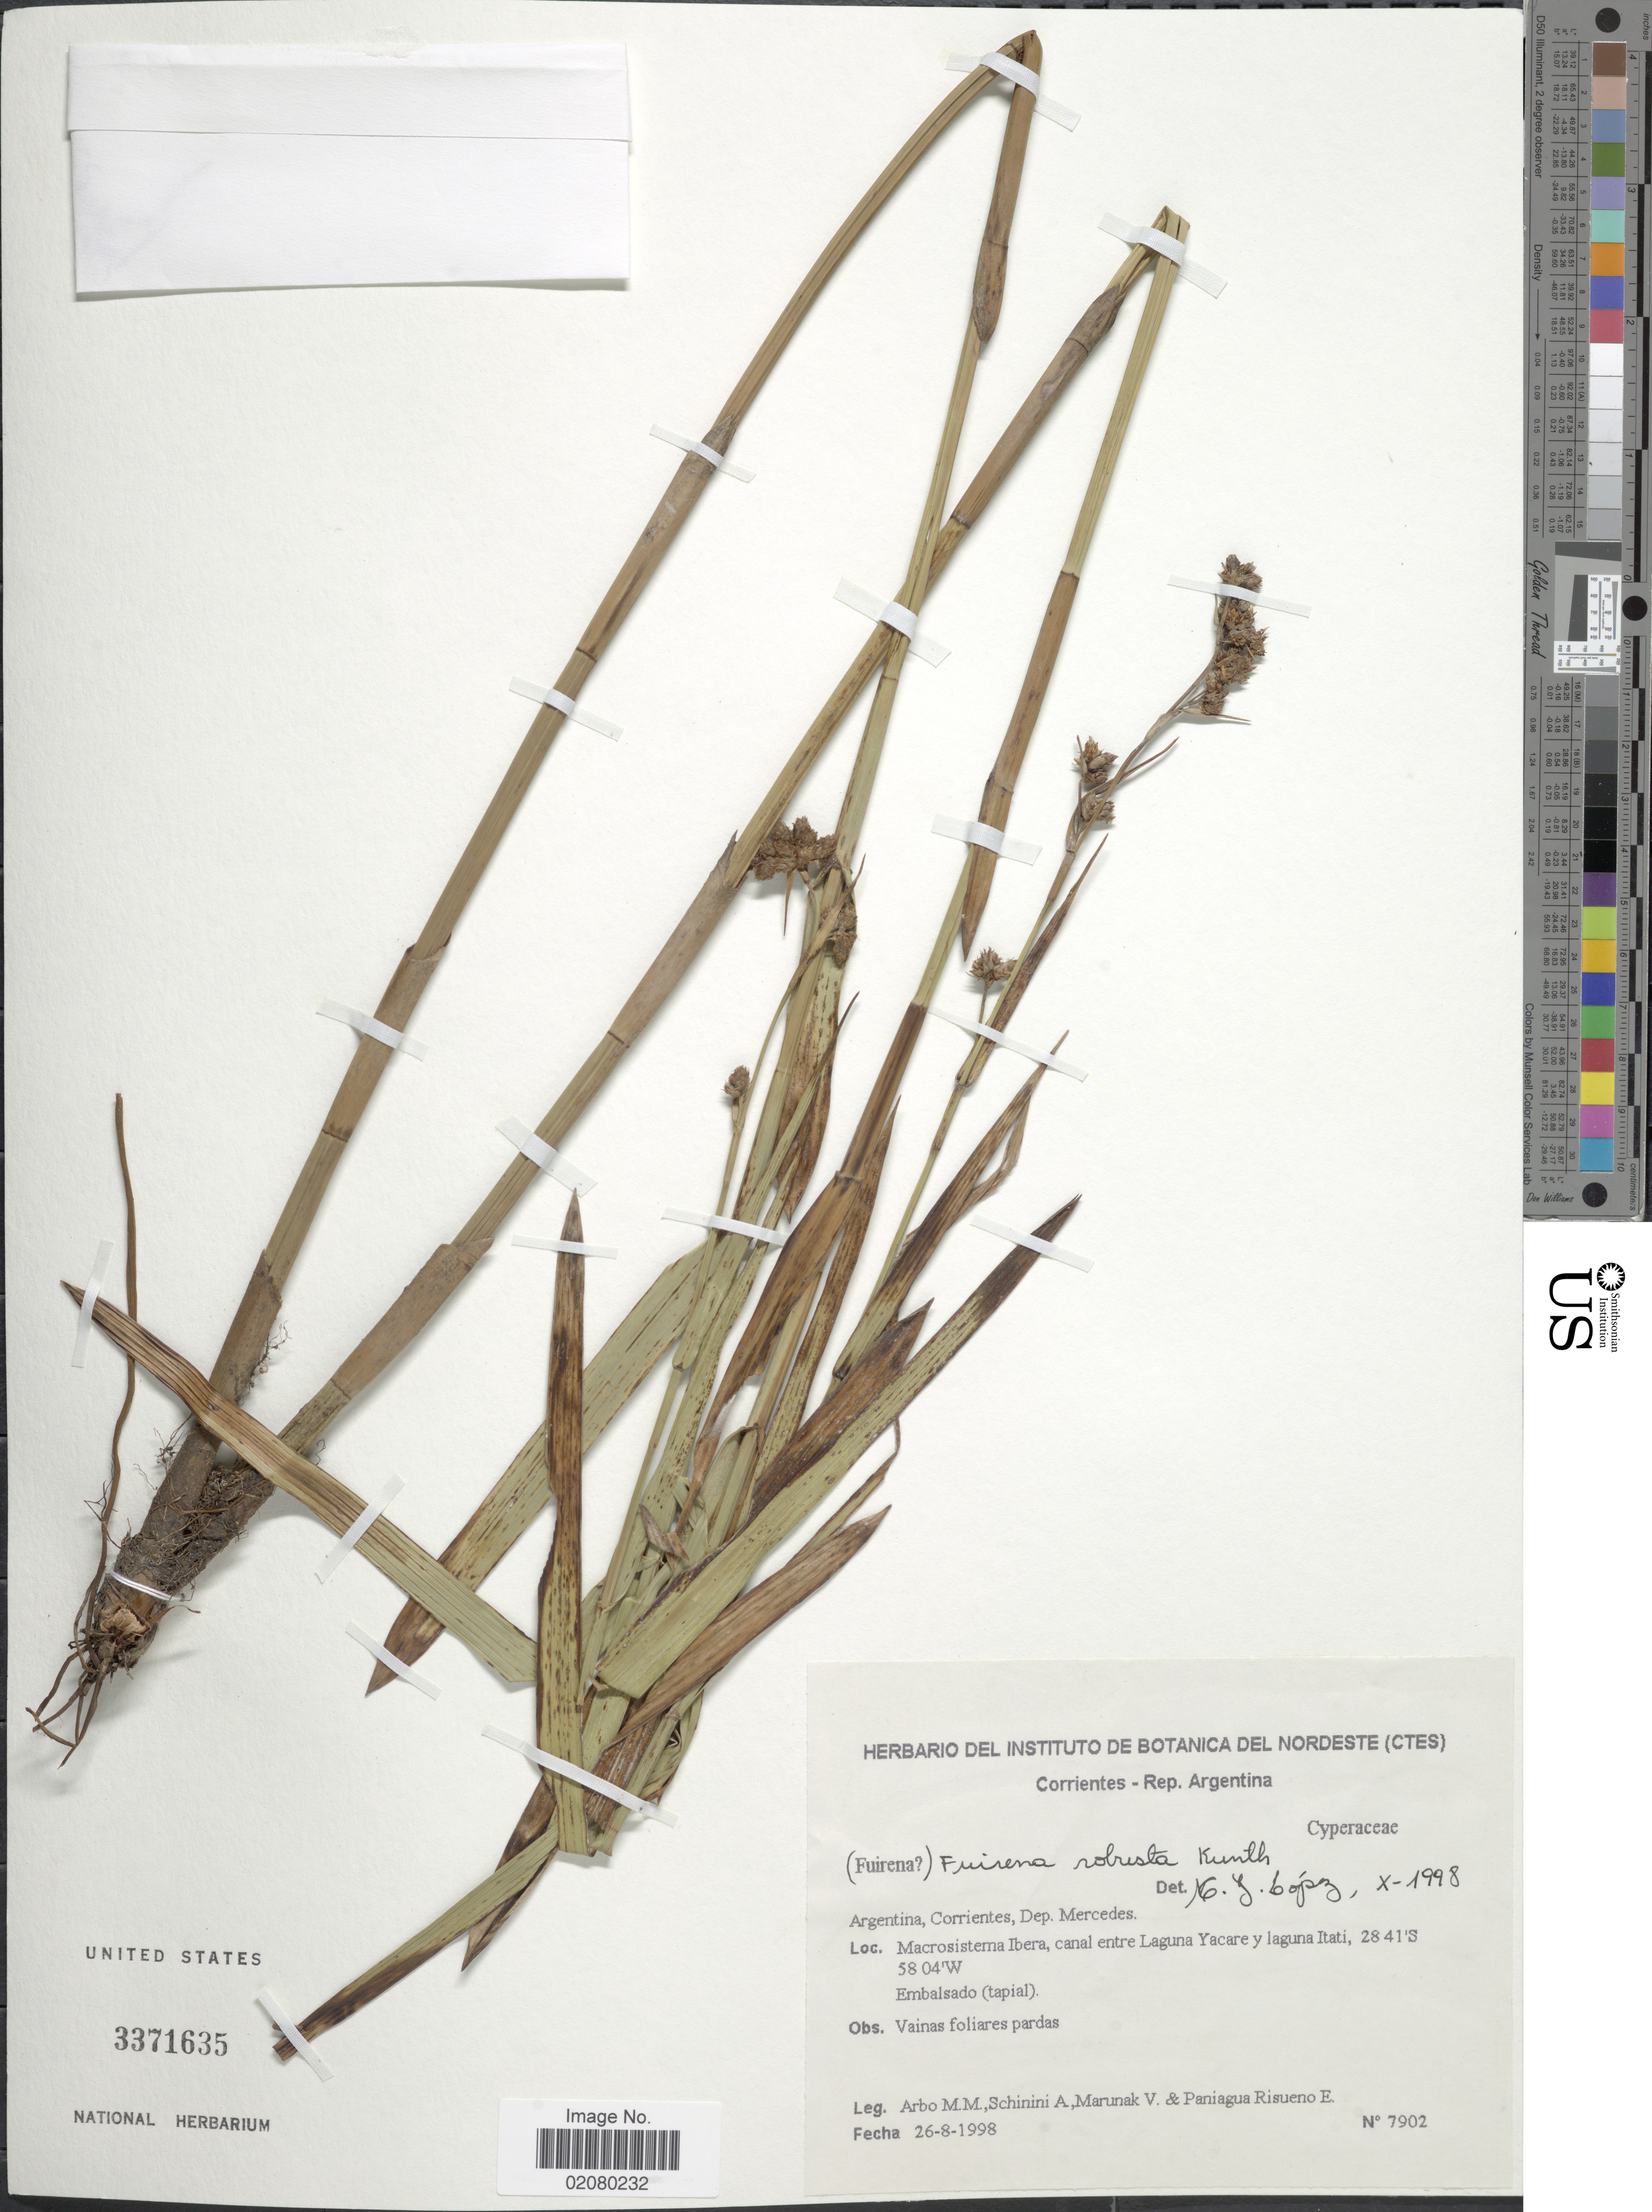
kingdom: Plantae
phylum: Tracheophyta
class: Liliopsida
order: Poales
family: Cyperaceae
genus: Fuirena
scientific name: Fuirena robusta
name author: Kunth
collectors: M. M. Arbo, A. Schinini, V. Marunak & P. Risueno E.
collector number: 7902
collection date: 1998-08-26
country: Argentina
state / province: Corrientes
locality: Rep. Argentina. Dep. Mercedes. Macrosisterna Ibera, canal entre Laguna Yacare y laguba Itati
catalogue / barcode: US 3371635